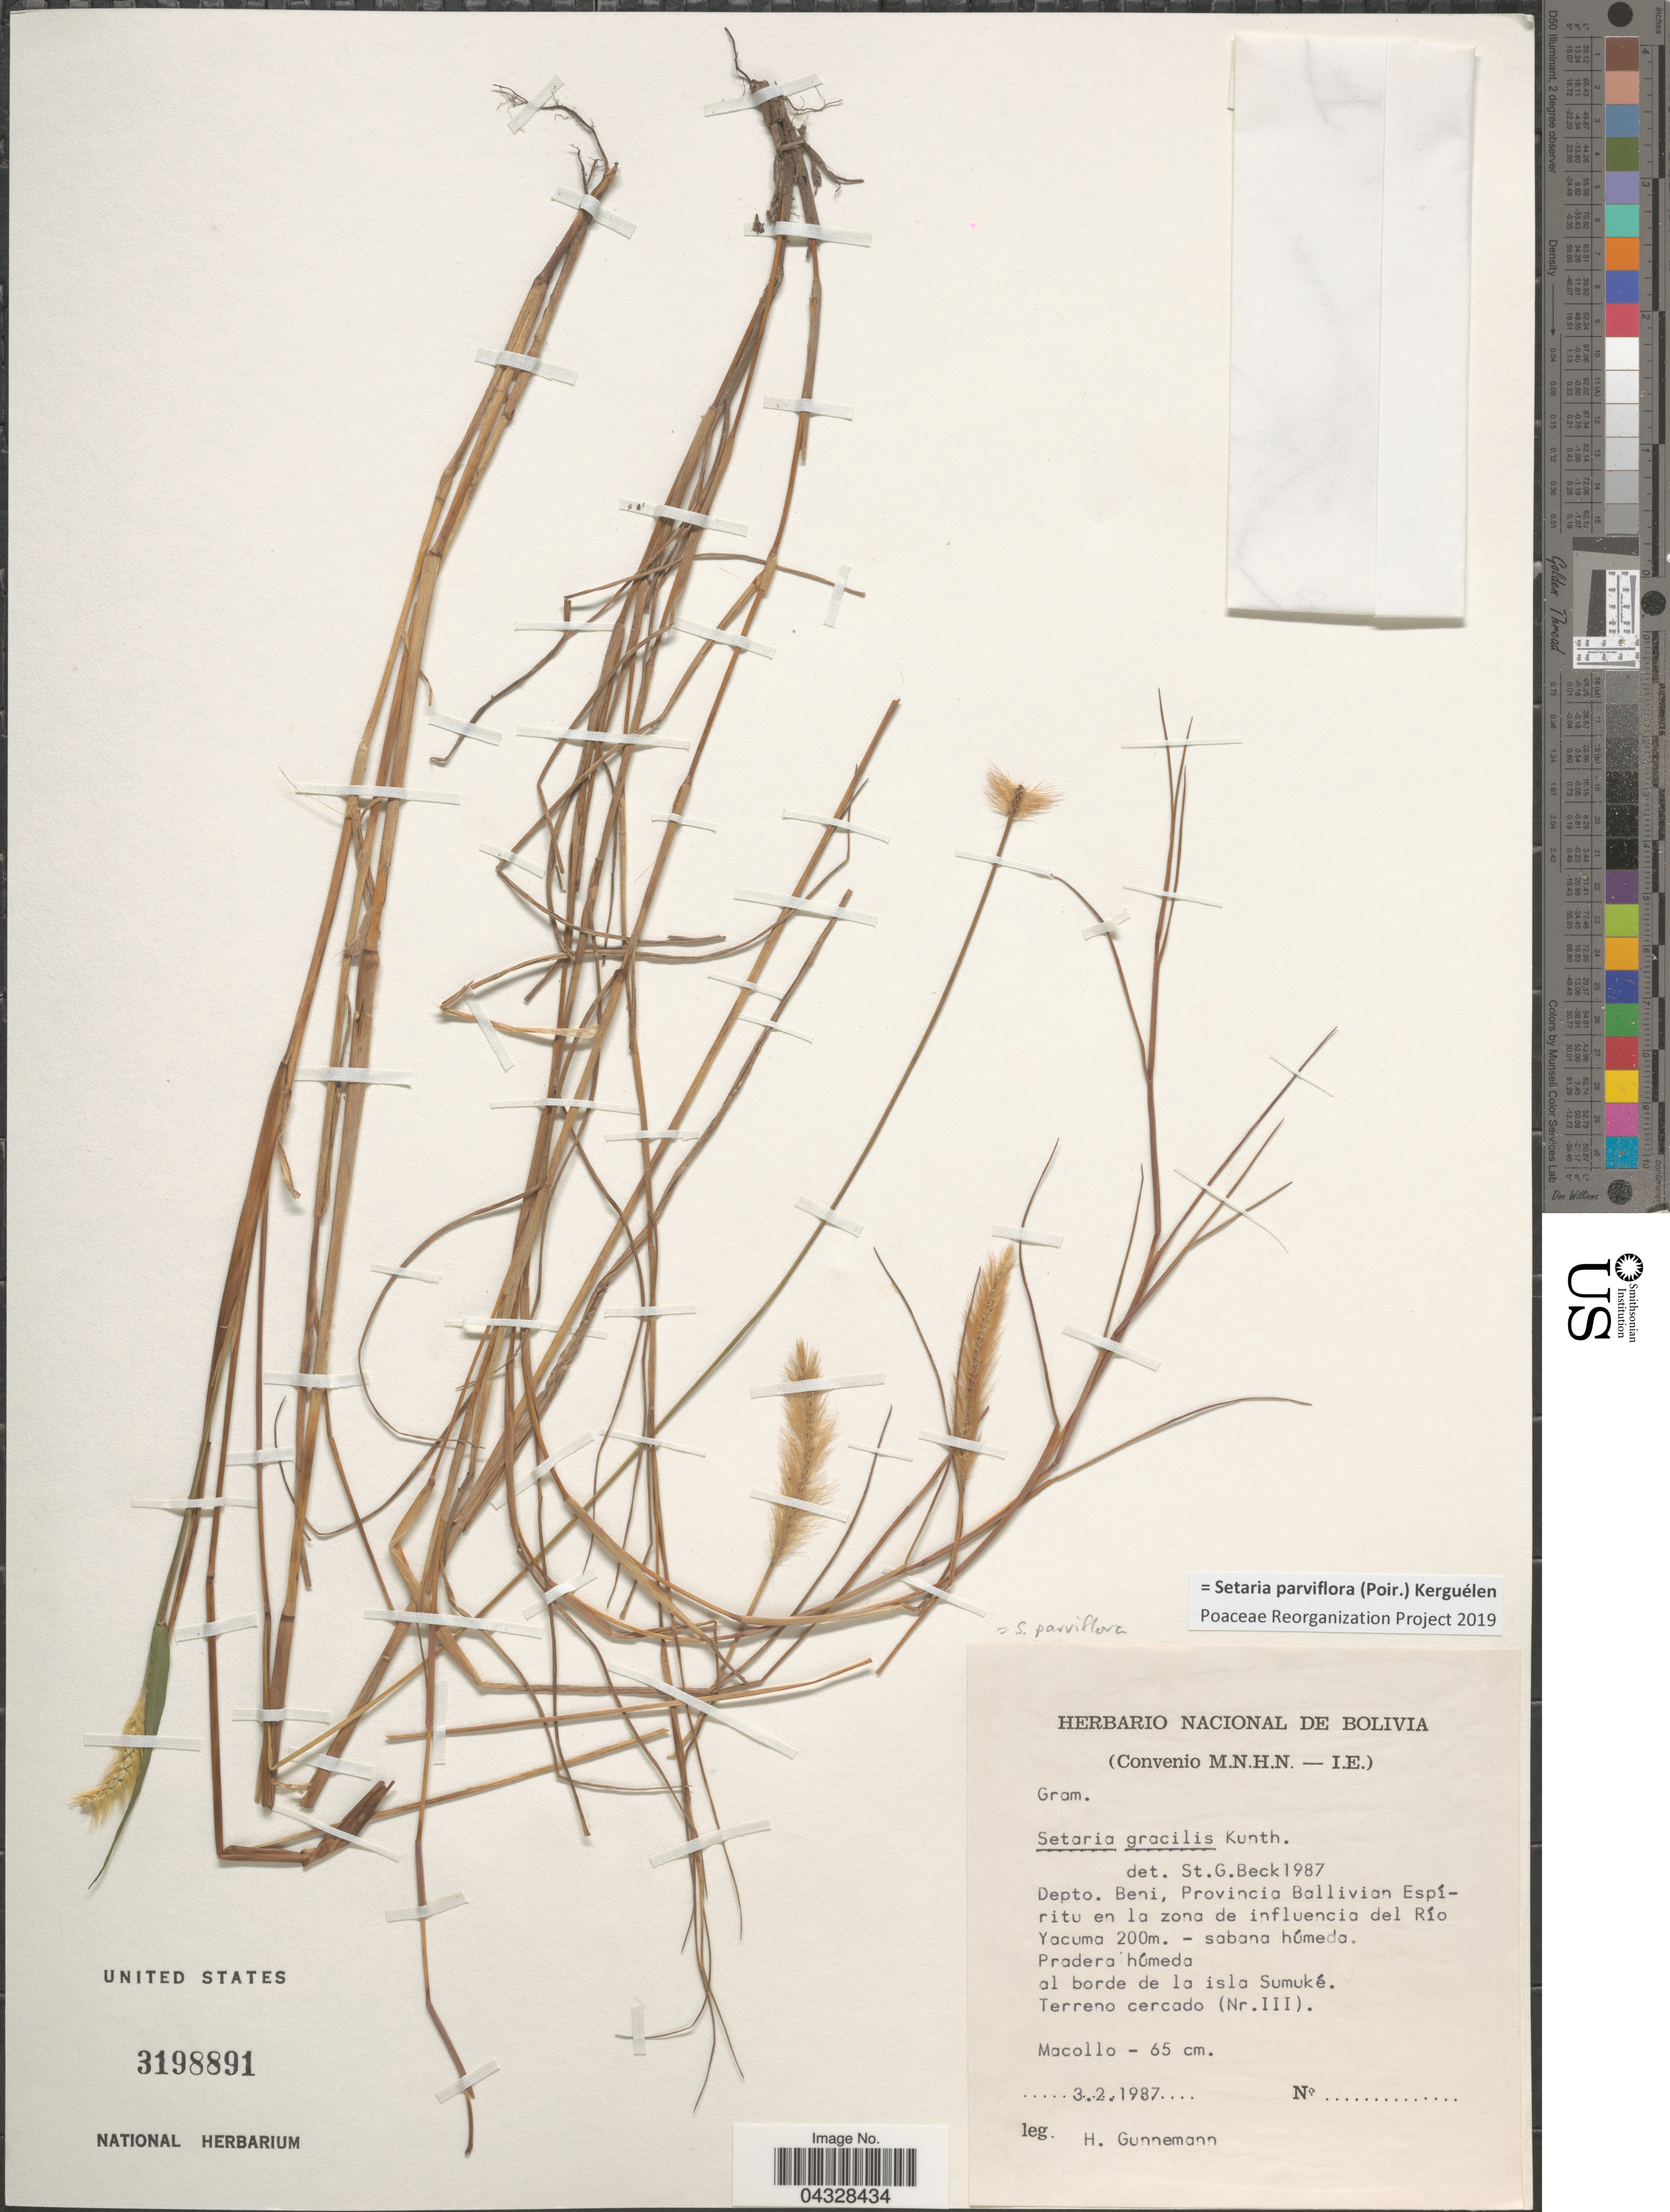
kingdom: Plantae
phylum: Tracheophyta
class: Liliopsida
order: Poales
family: Poaceae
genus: Setaria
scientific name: Setaria parviflora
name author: (Poir.) Kerguélen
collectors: H. Gunnemann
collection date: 1987-02-03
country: Bolivia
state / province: Beni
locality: Depto. Beni, provincia Ballivian Espíritu en la zona de influencia del Río Yacuma-sabana húmeda. Pradera húmeda, Al borde de la isla Samuké. Terreno cercado (Nr.III).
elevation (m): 200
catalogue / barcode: US 3198891